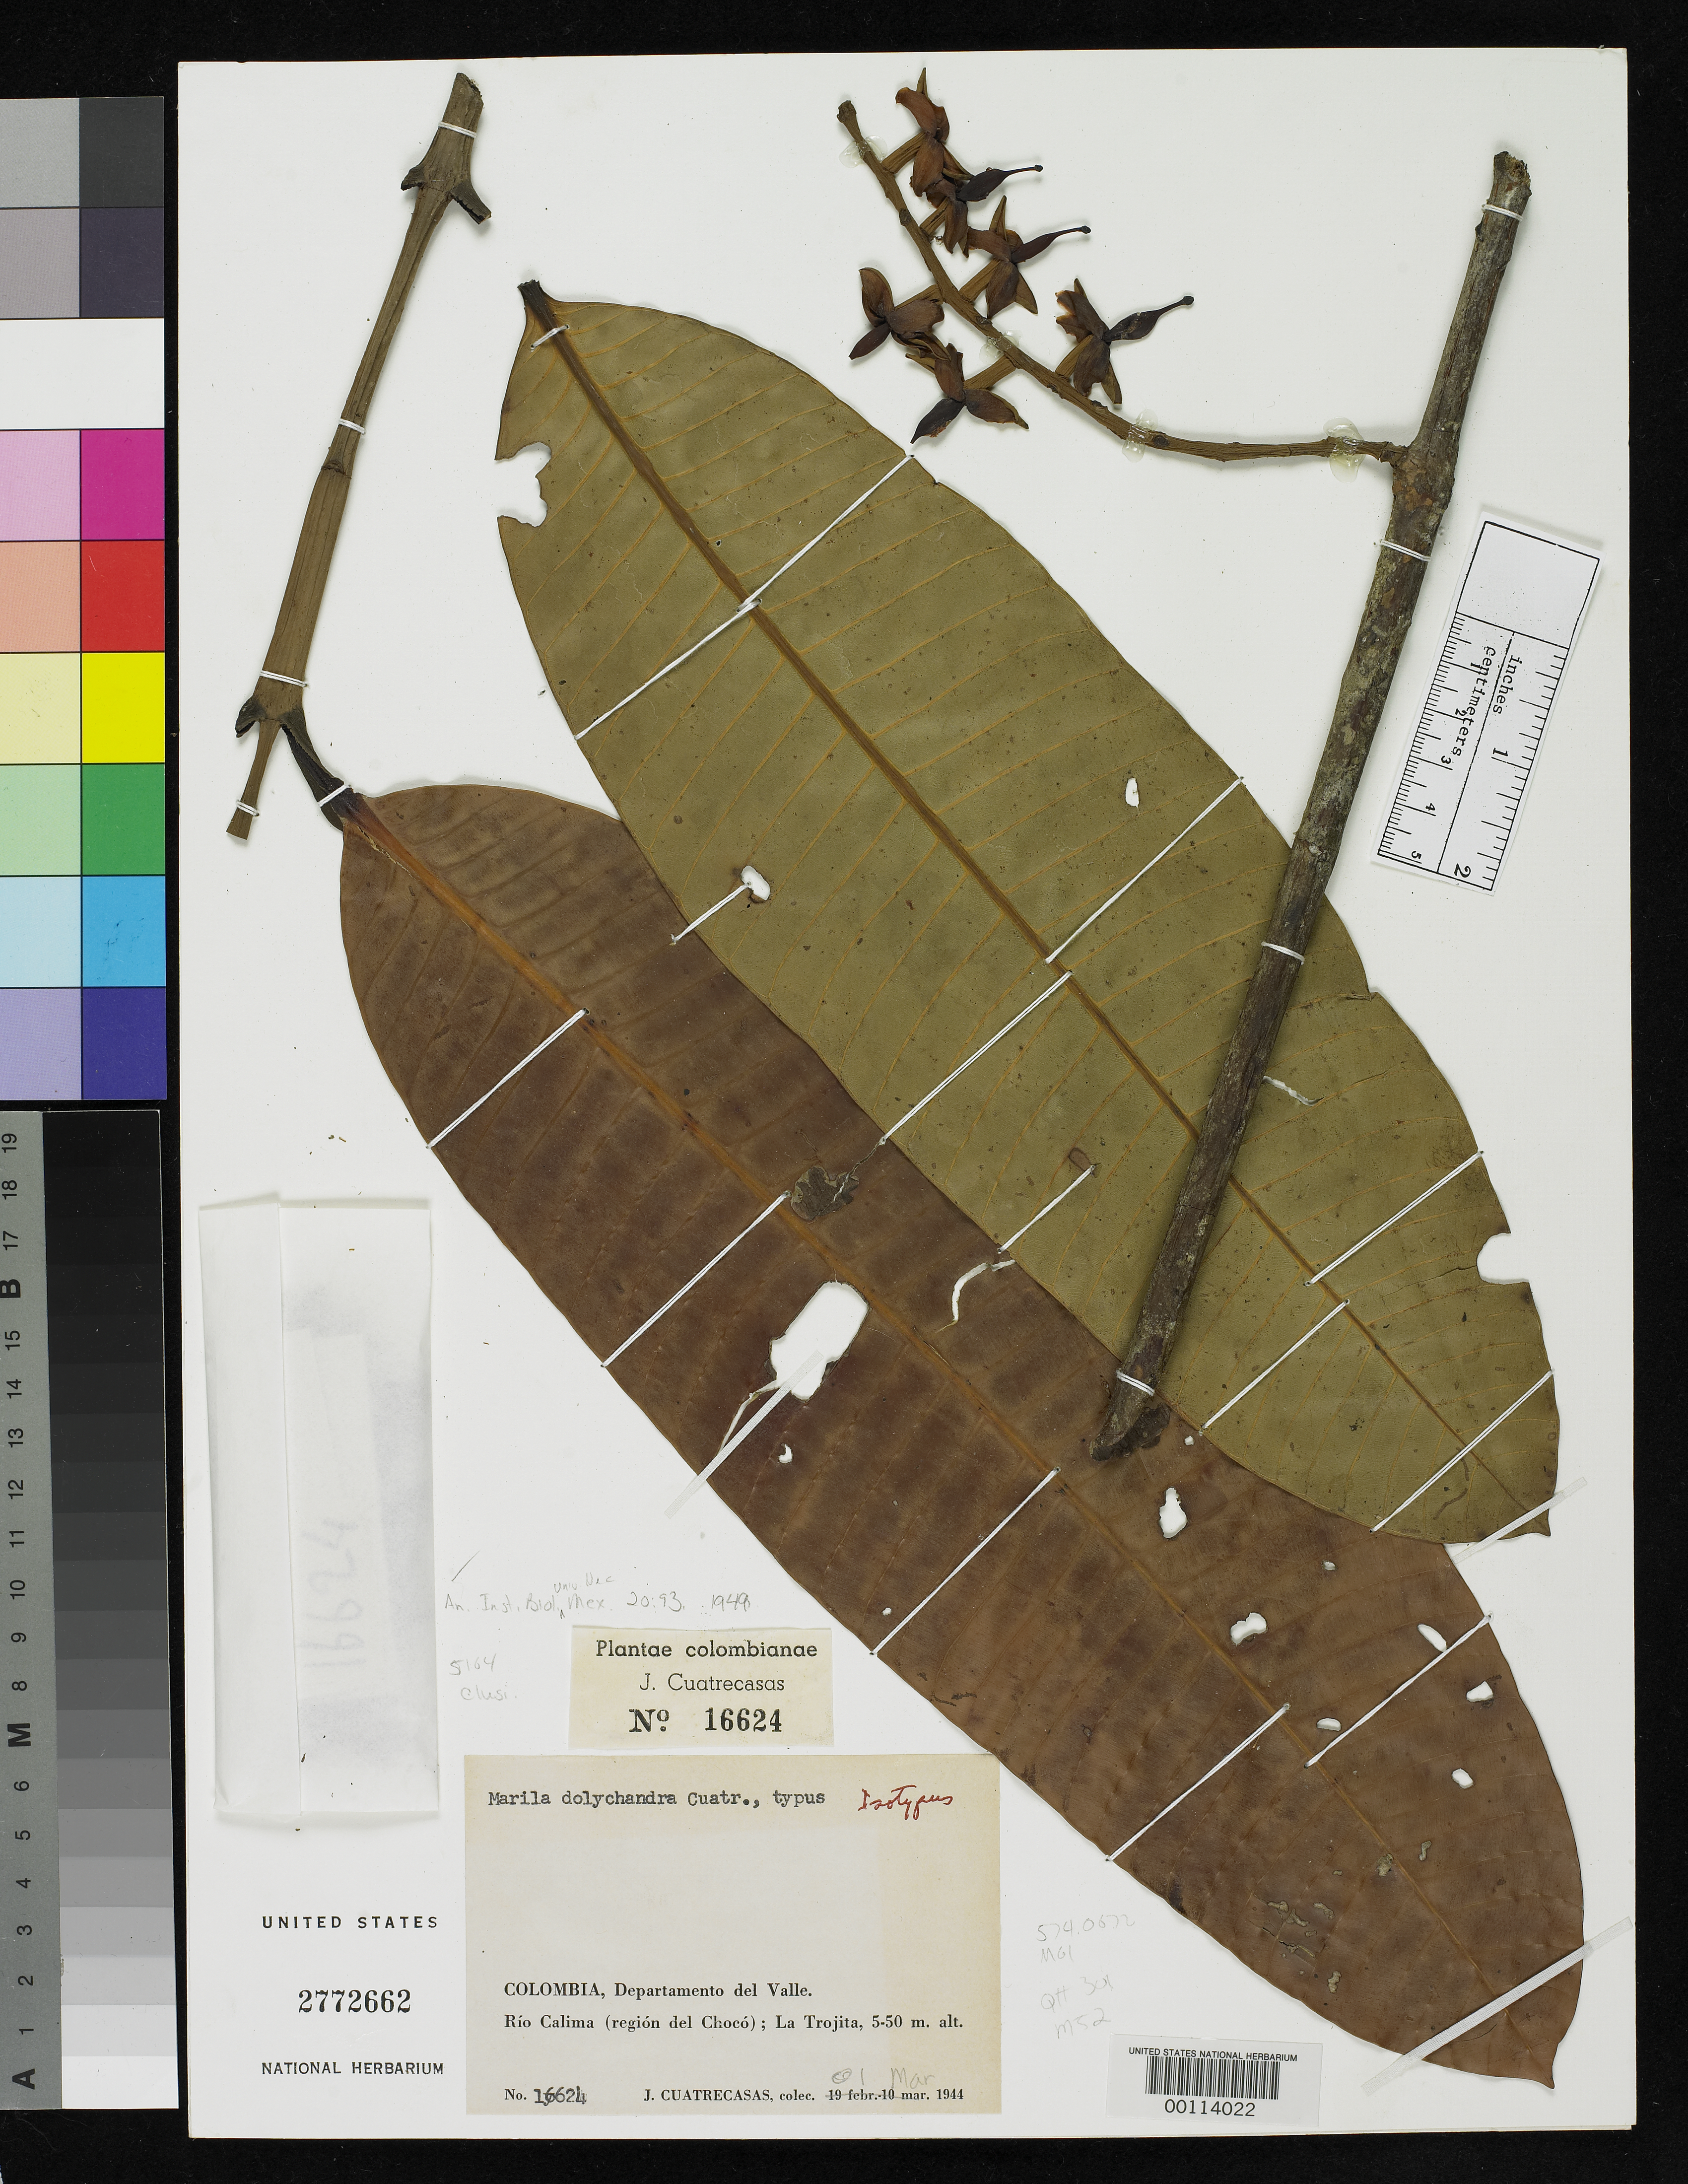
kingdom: Plantae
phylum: Tracheophyta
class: Magnoliopsida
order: Malpighiales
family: Calophyllaceae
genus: Marila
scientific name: Marila dolychandra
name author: Cuatrec.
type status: Isotype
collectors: J. Cuatrecasas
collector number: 16624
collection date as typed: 01 Mar 1944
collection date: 1944-03-01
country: Colombia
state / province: Valle del Cauca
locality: Rio Calima, La Tojita.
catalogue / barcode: US 2772662